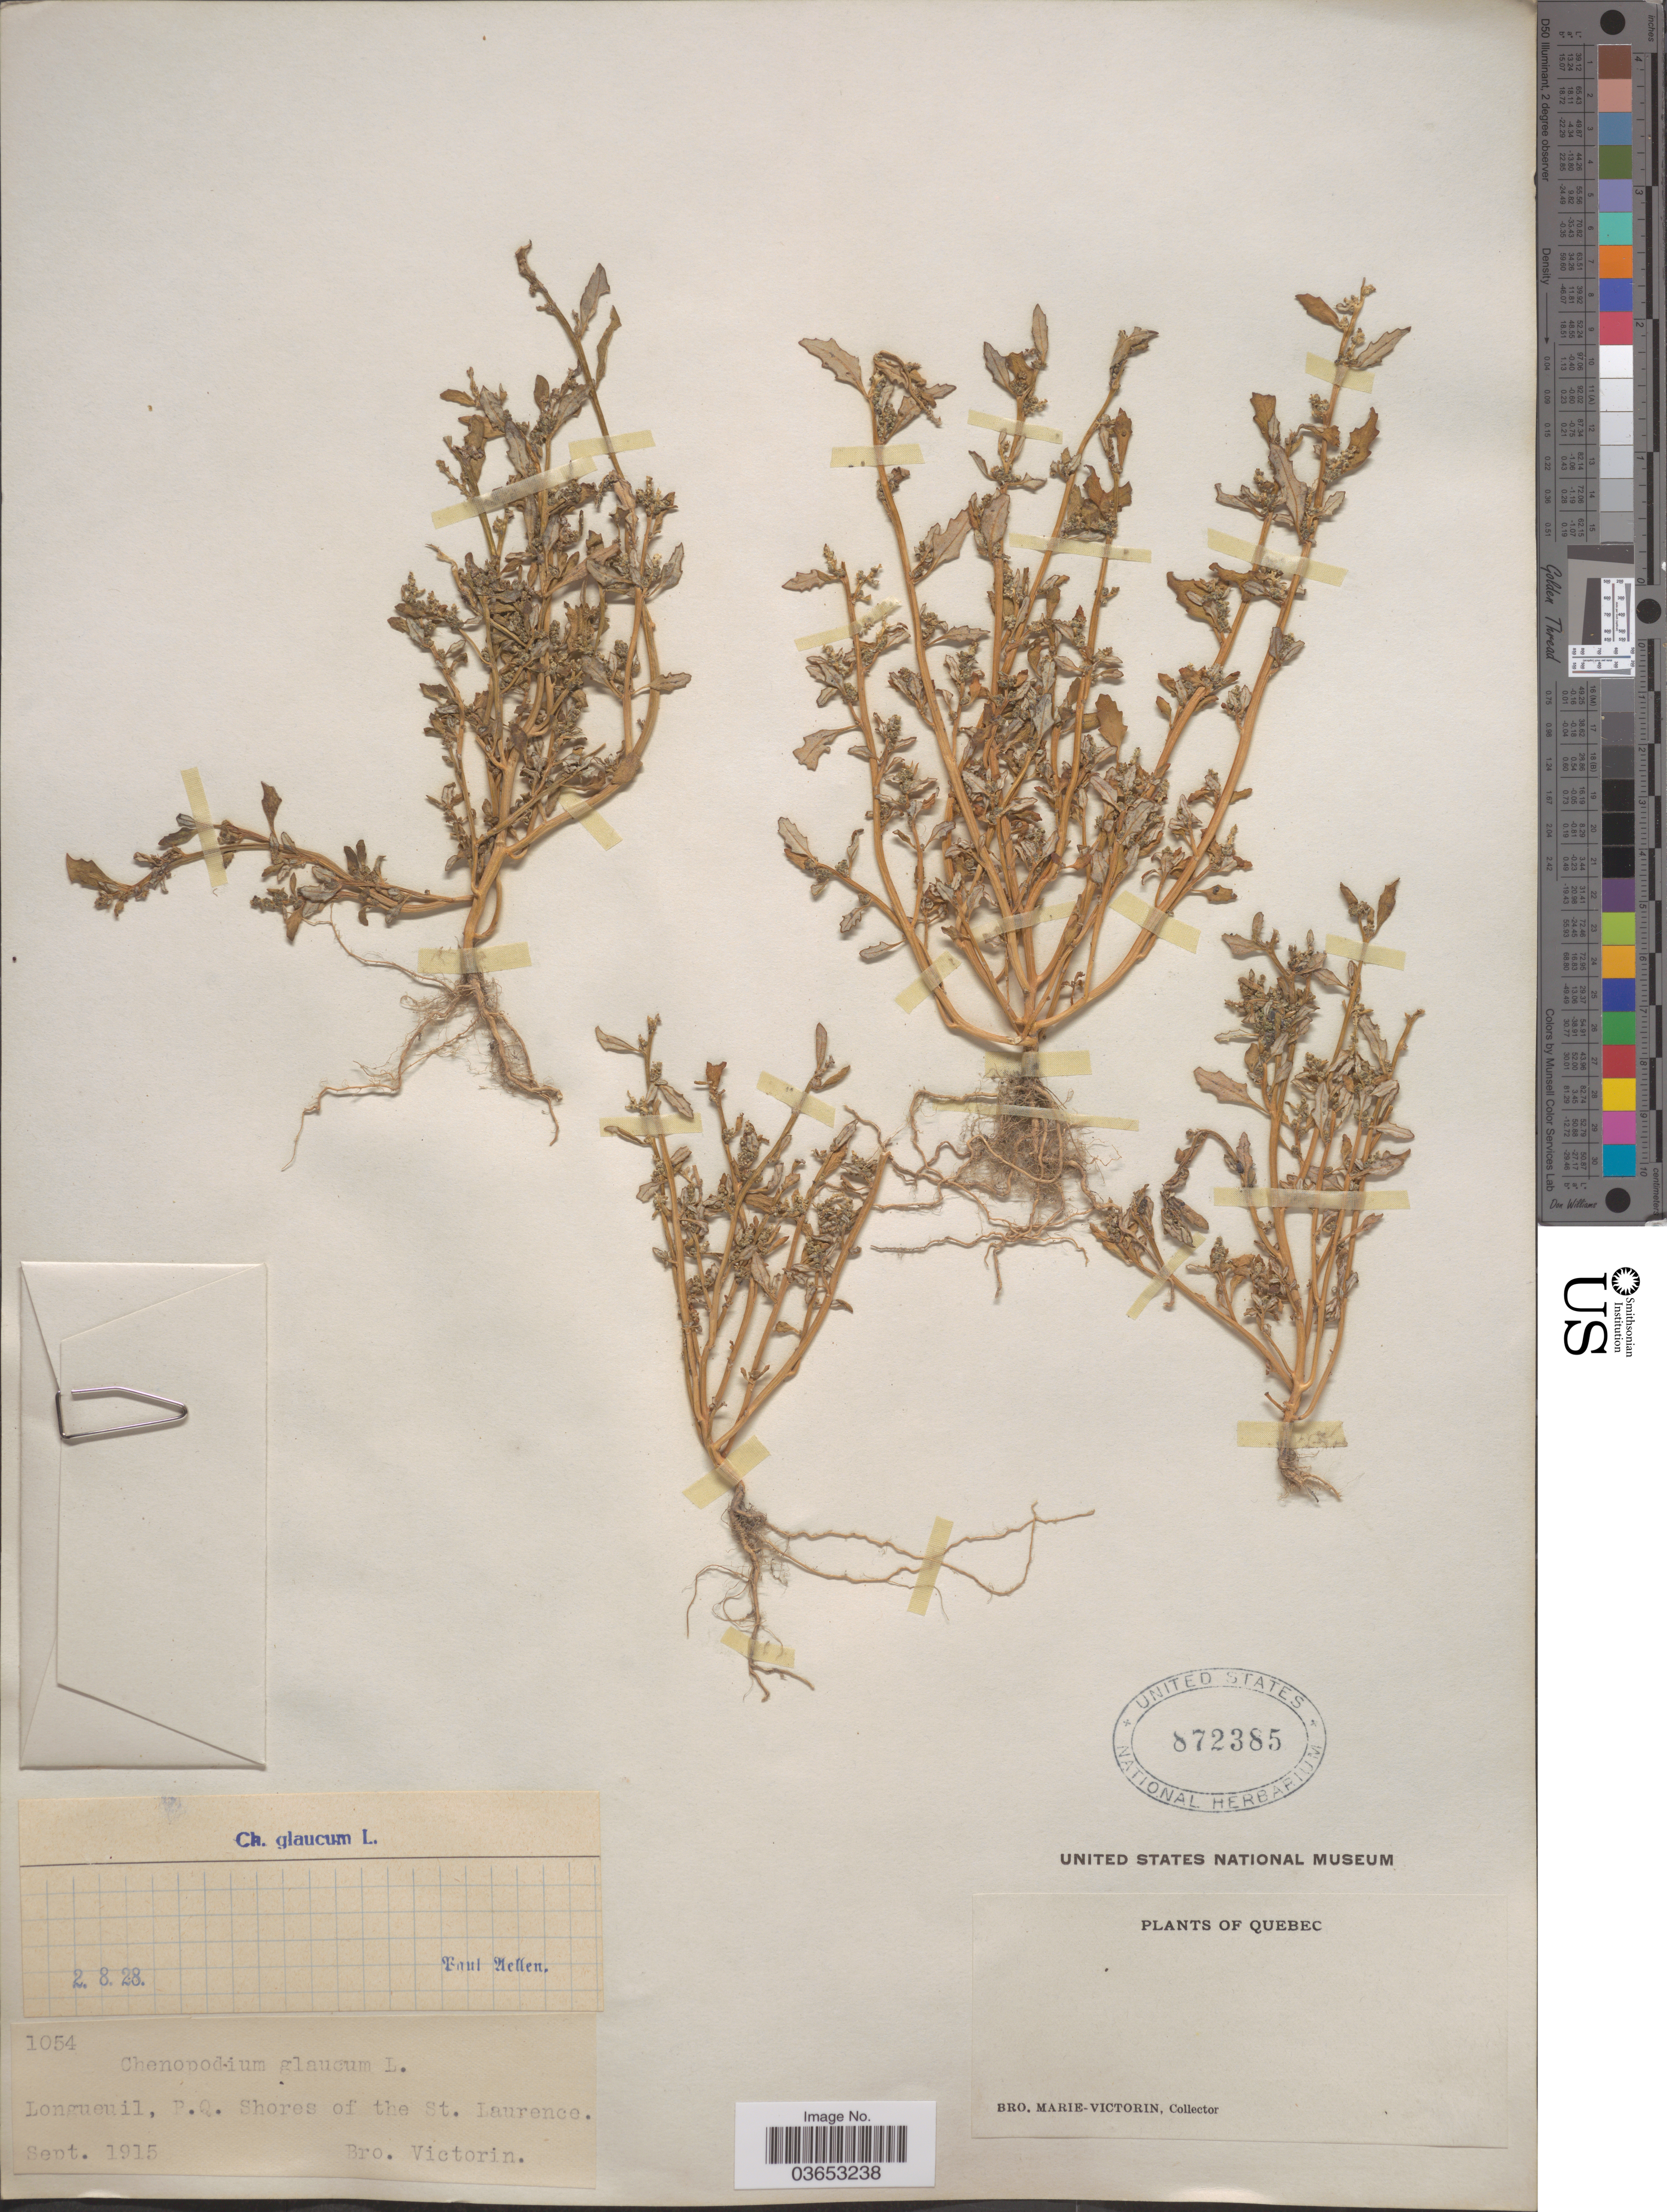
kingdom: Plantae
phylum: Tracheophyta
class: Magnoliopsida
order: Caryophyllales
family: Amaranthaceae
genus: Chenopodium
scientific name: Chenopodium glaucum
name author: L.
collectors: Fr. Marie-Victorin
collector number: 1054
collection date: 1915-09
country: Canada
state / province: Quebec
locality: Longueuil, P.Q. Shores of the St. Laurence.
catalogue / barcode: US 872385